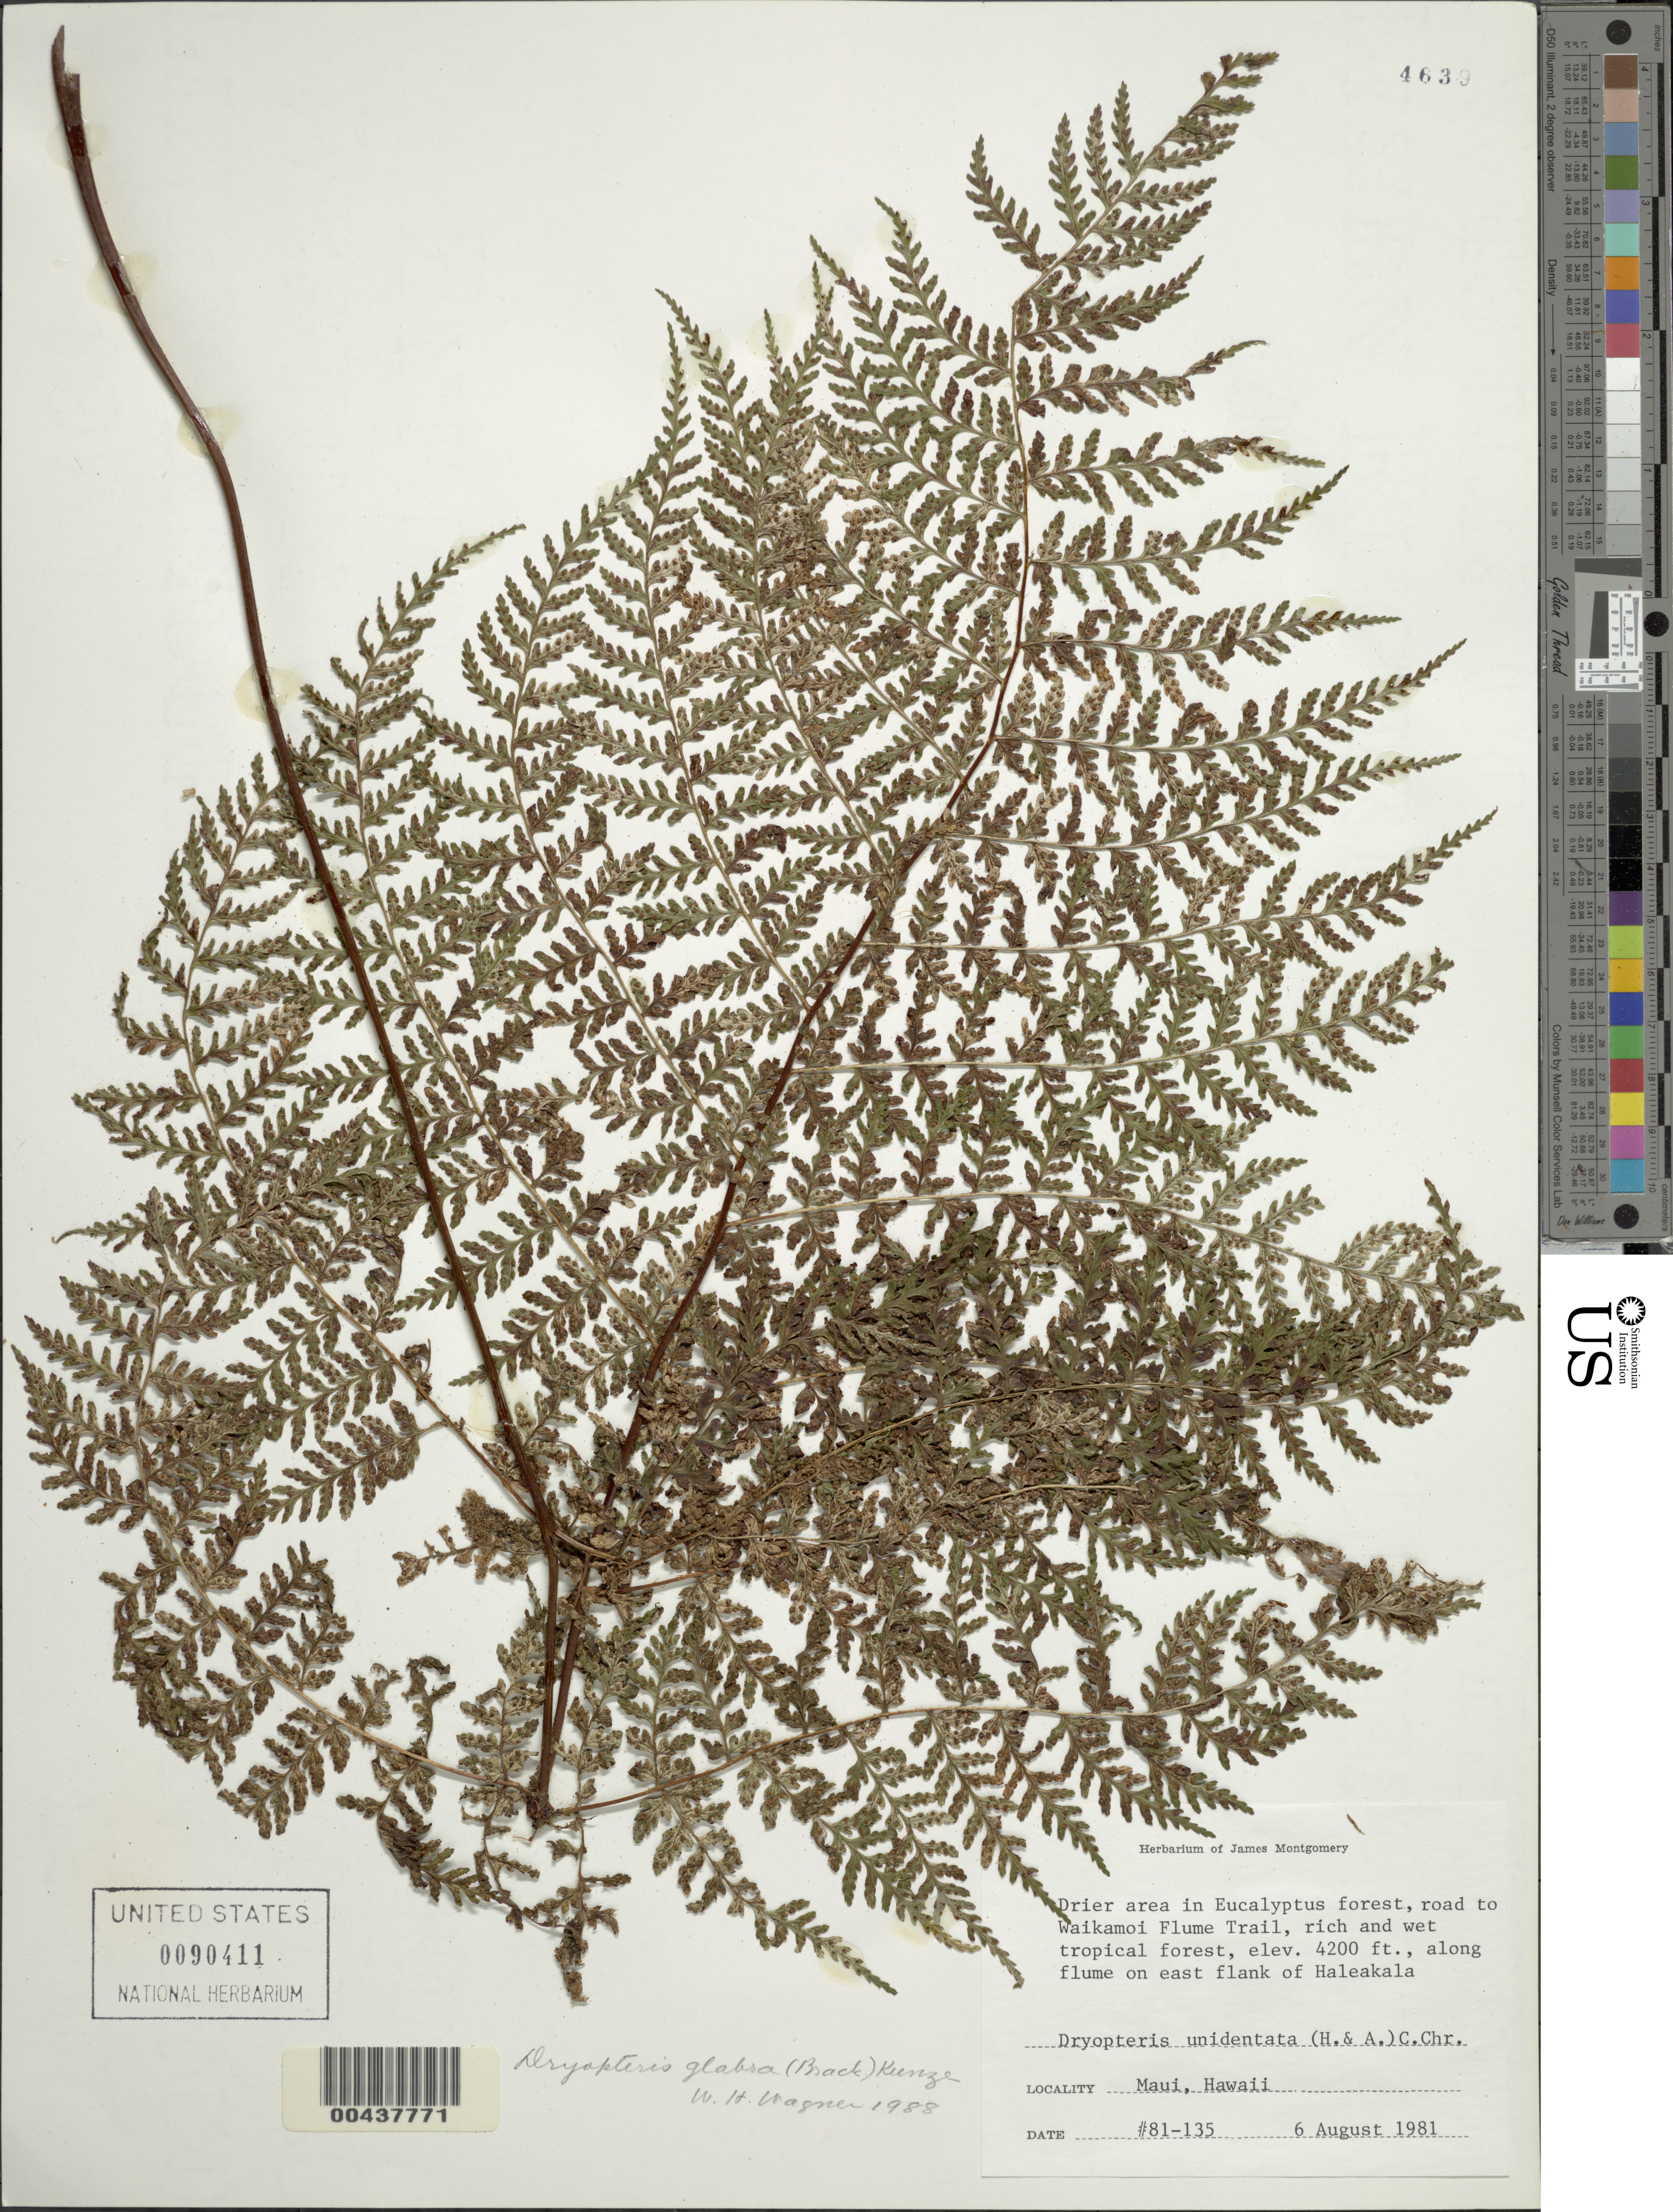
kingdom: Plantae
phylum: Tracheophyta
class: Polypodiopsida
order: Polypodiales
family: Dryopteridaceae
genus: Dryopteris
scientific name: Dryopteris glabra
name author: (Brack.) Kuntze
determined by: Wagner, W. H.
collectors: J. Montgomery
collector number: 81-135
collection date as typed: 6 Aug 1981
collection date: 1981-08-06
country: United States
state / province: Hawaii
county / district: Maui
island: Maui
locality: Road to Waikamoi Flume Trail, along flume on E flank of Haleakala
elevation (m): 1280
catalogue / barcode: US 90411